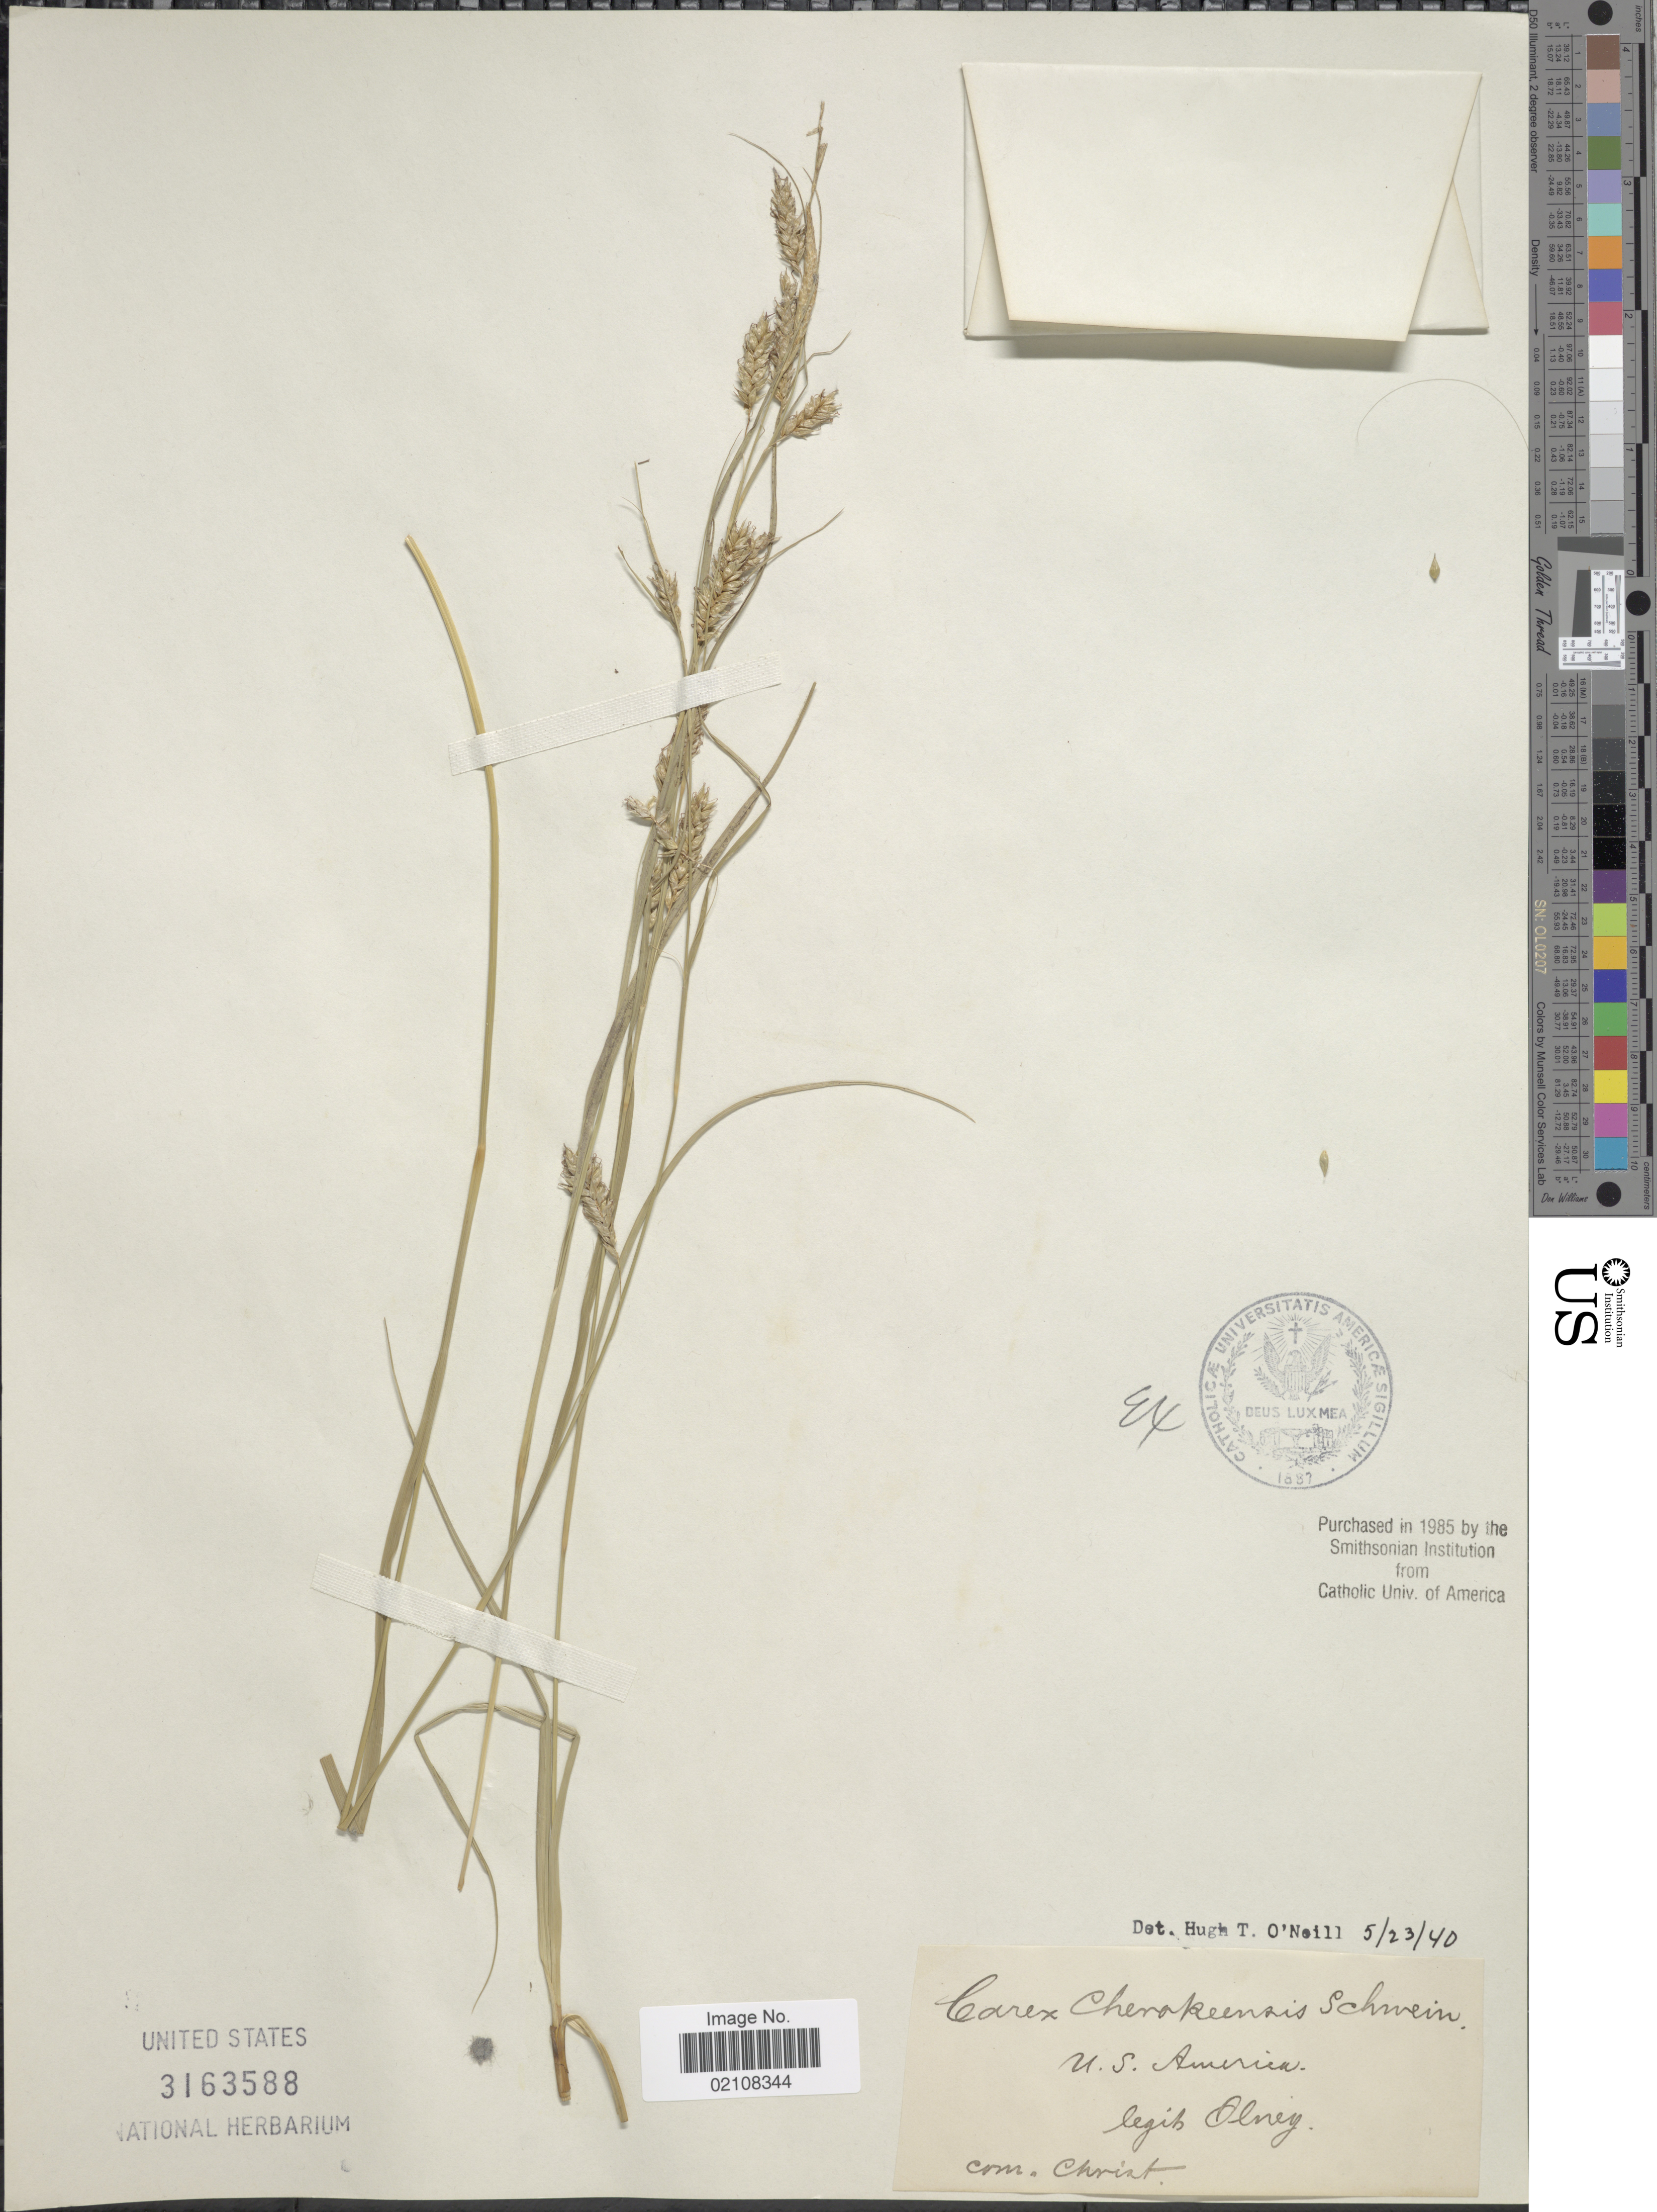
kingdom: Plantae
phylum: Tracheophyta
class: Liliopsida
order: Poales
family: Cyperaceae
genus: Carex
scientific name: Carex cherokeensis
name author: Schwein.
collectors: Olney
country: United States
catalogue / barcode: US 3163588